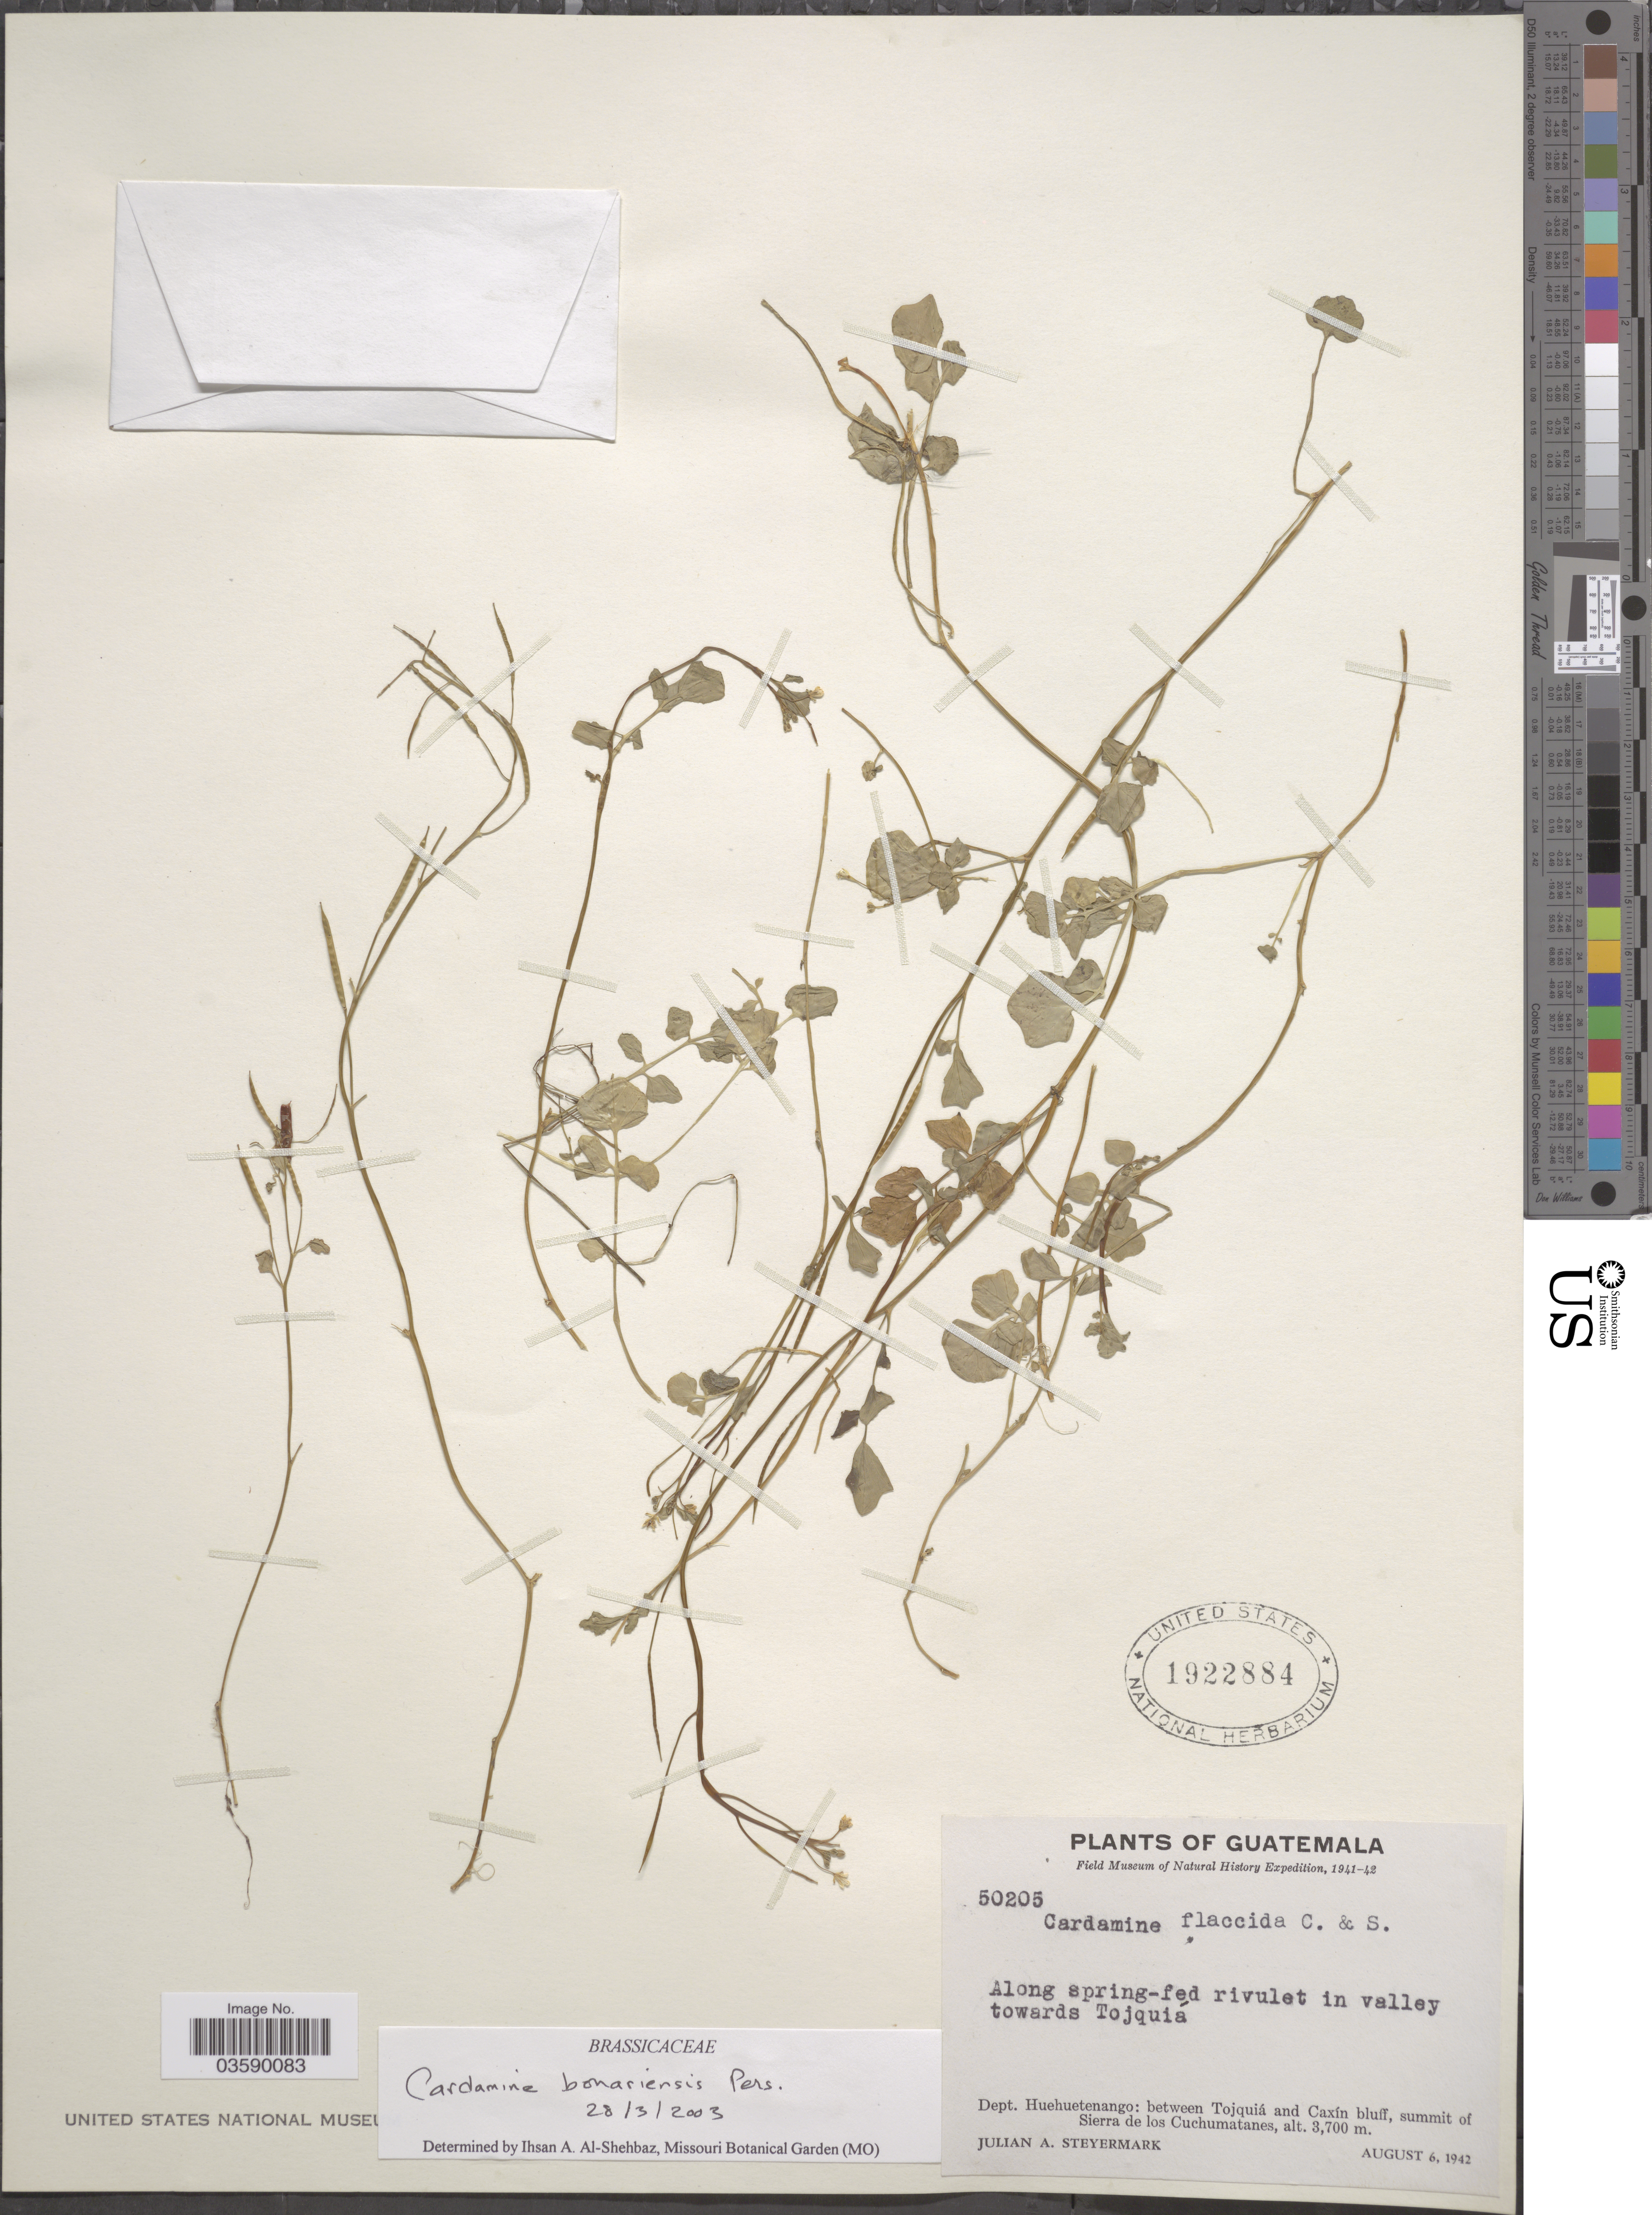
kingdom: Plantae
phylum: Tracheophyta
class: Magnoliopsida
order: Brassicales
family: Brassicaceae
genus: Cardamine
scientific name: Cardamine bonariensis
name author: Pers.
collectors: J. Steyermark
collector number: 50205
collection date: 1942-08-06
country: Guatemala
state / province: Huehuetenango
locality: Dept. Huehuetenango: between Tojquiá and Caxín bluff, summit of Sierra de los Cuchumatanes.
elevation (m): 3700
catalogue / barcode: US 1922884